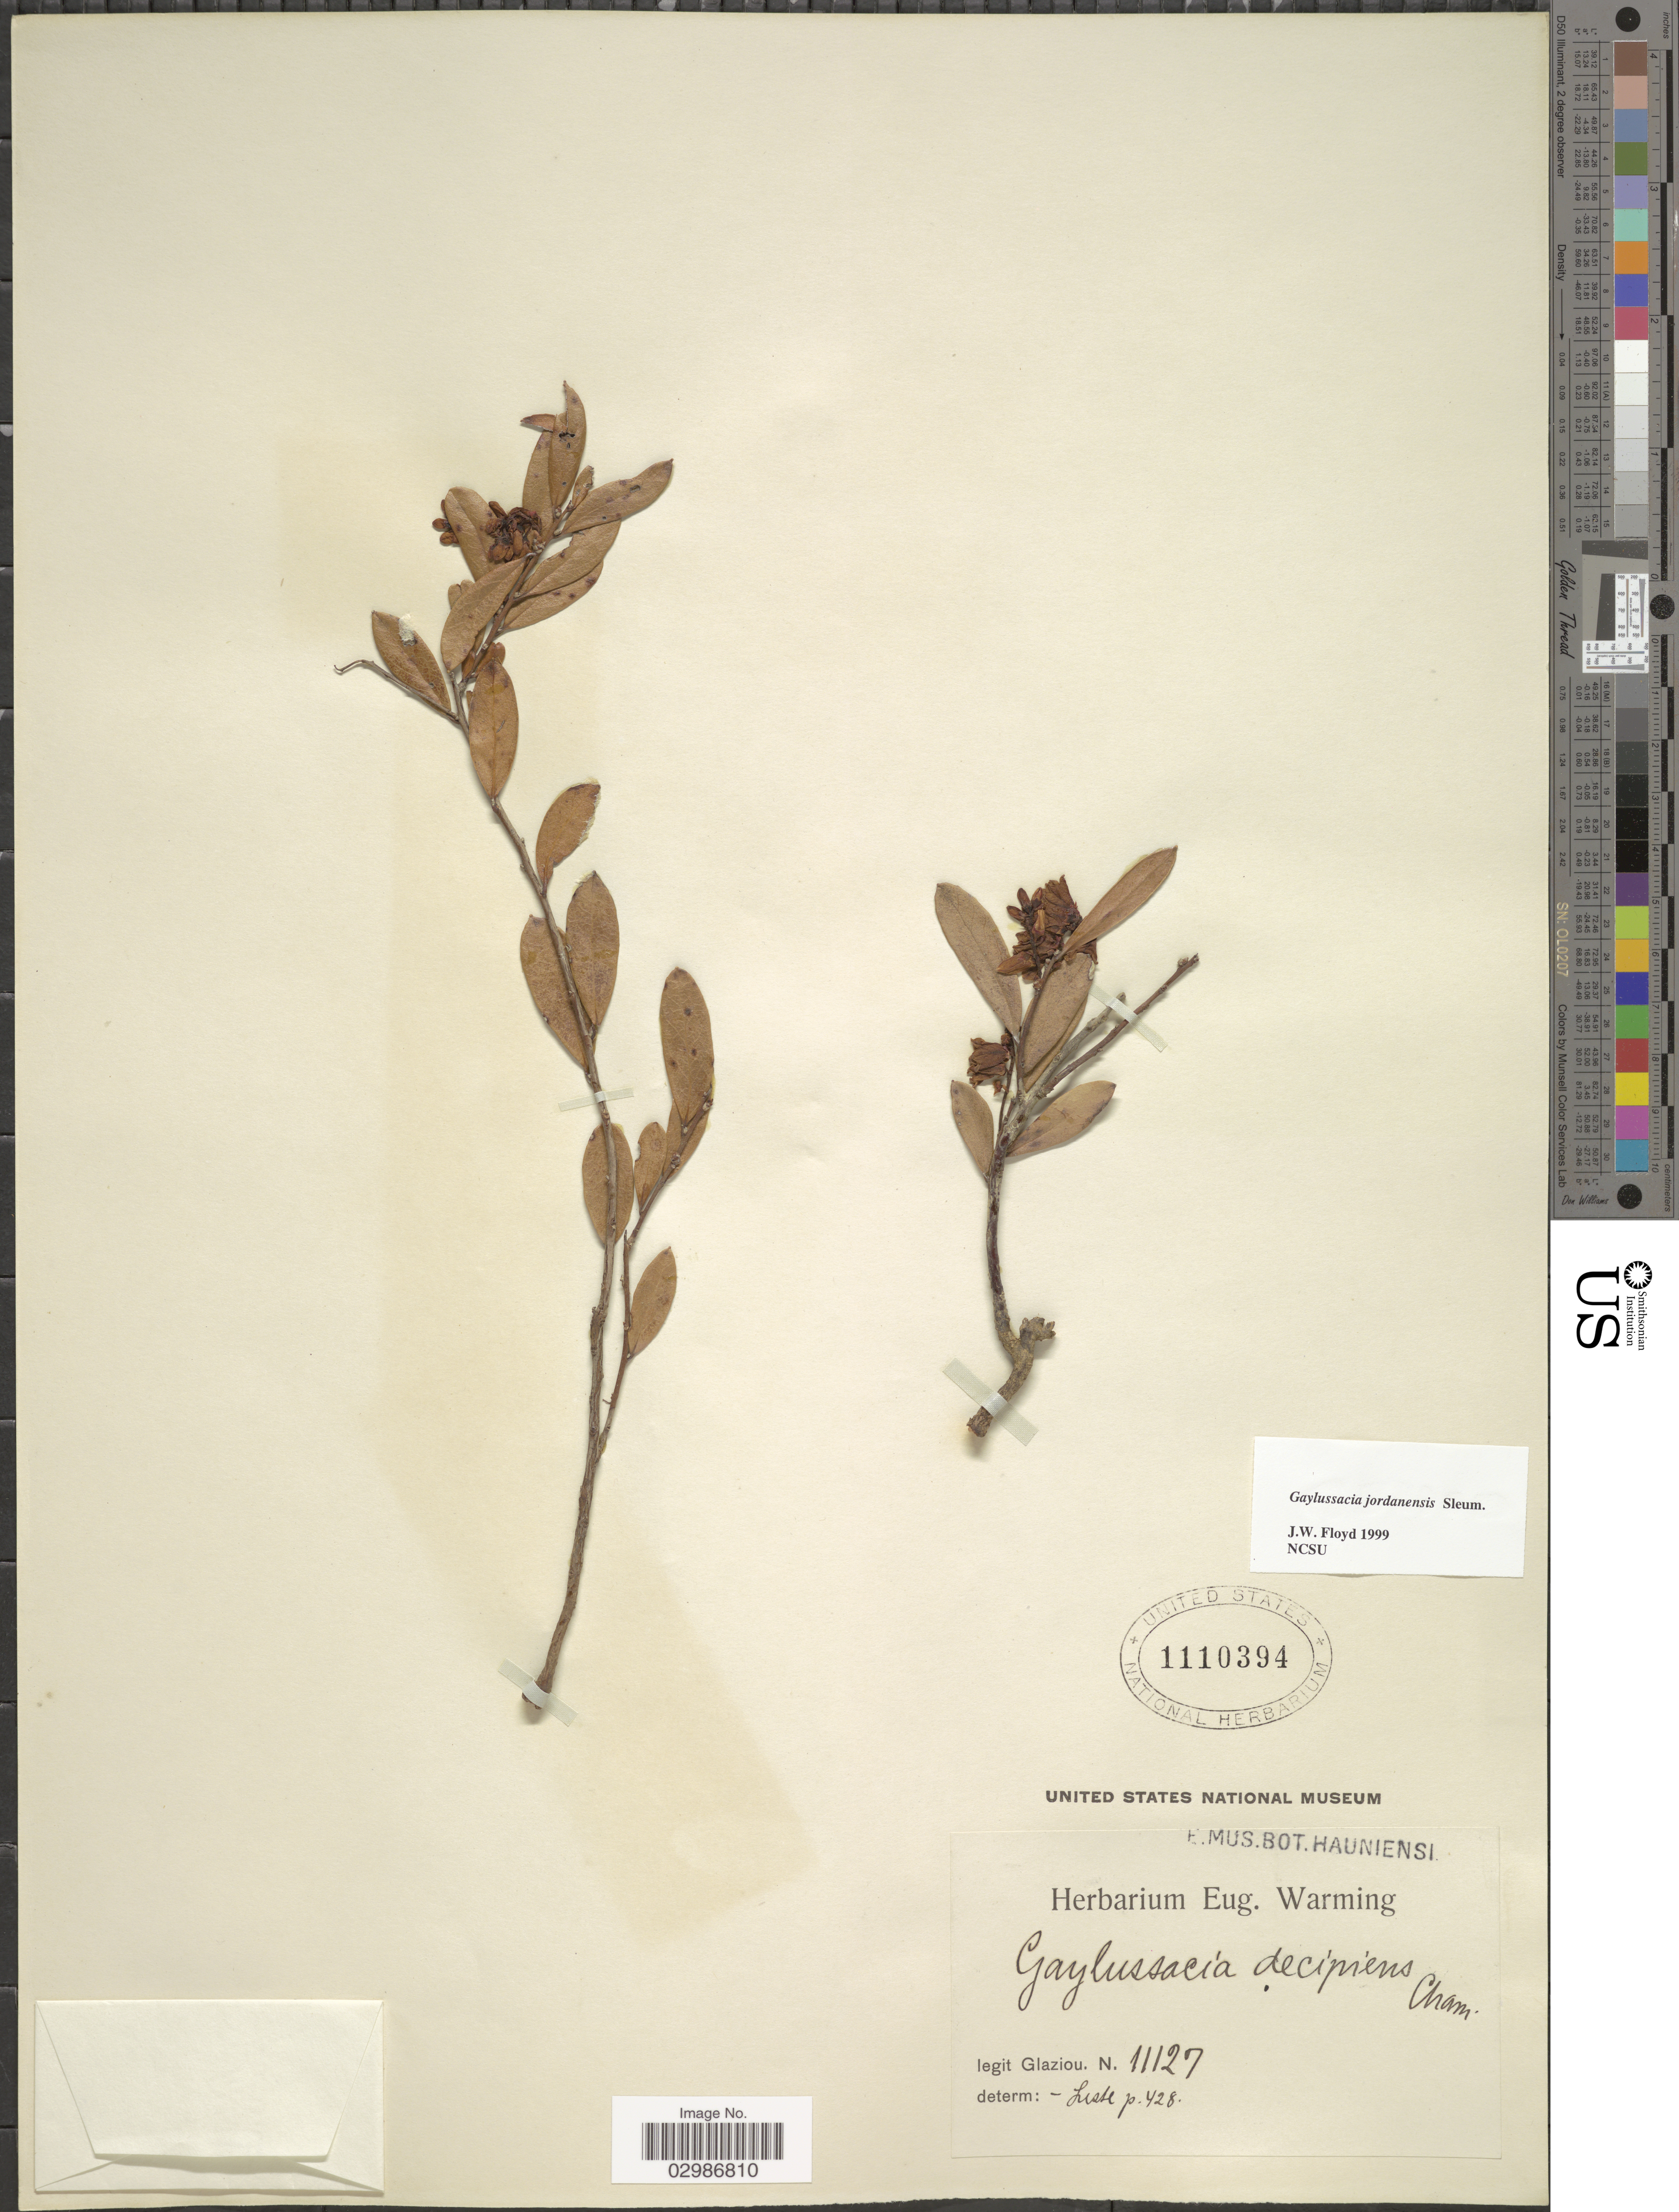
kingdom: Plantae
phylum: Tracheophyta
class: Magnoliopsida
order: Ericales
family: Ericaceae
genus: Gaylussacia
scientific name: Gaylussacia jordanensis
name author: Sleumer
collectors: Glaziou, --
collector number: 11127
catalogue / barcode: US 1110394